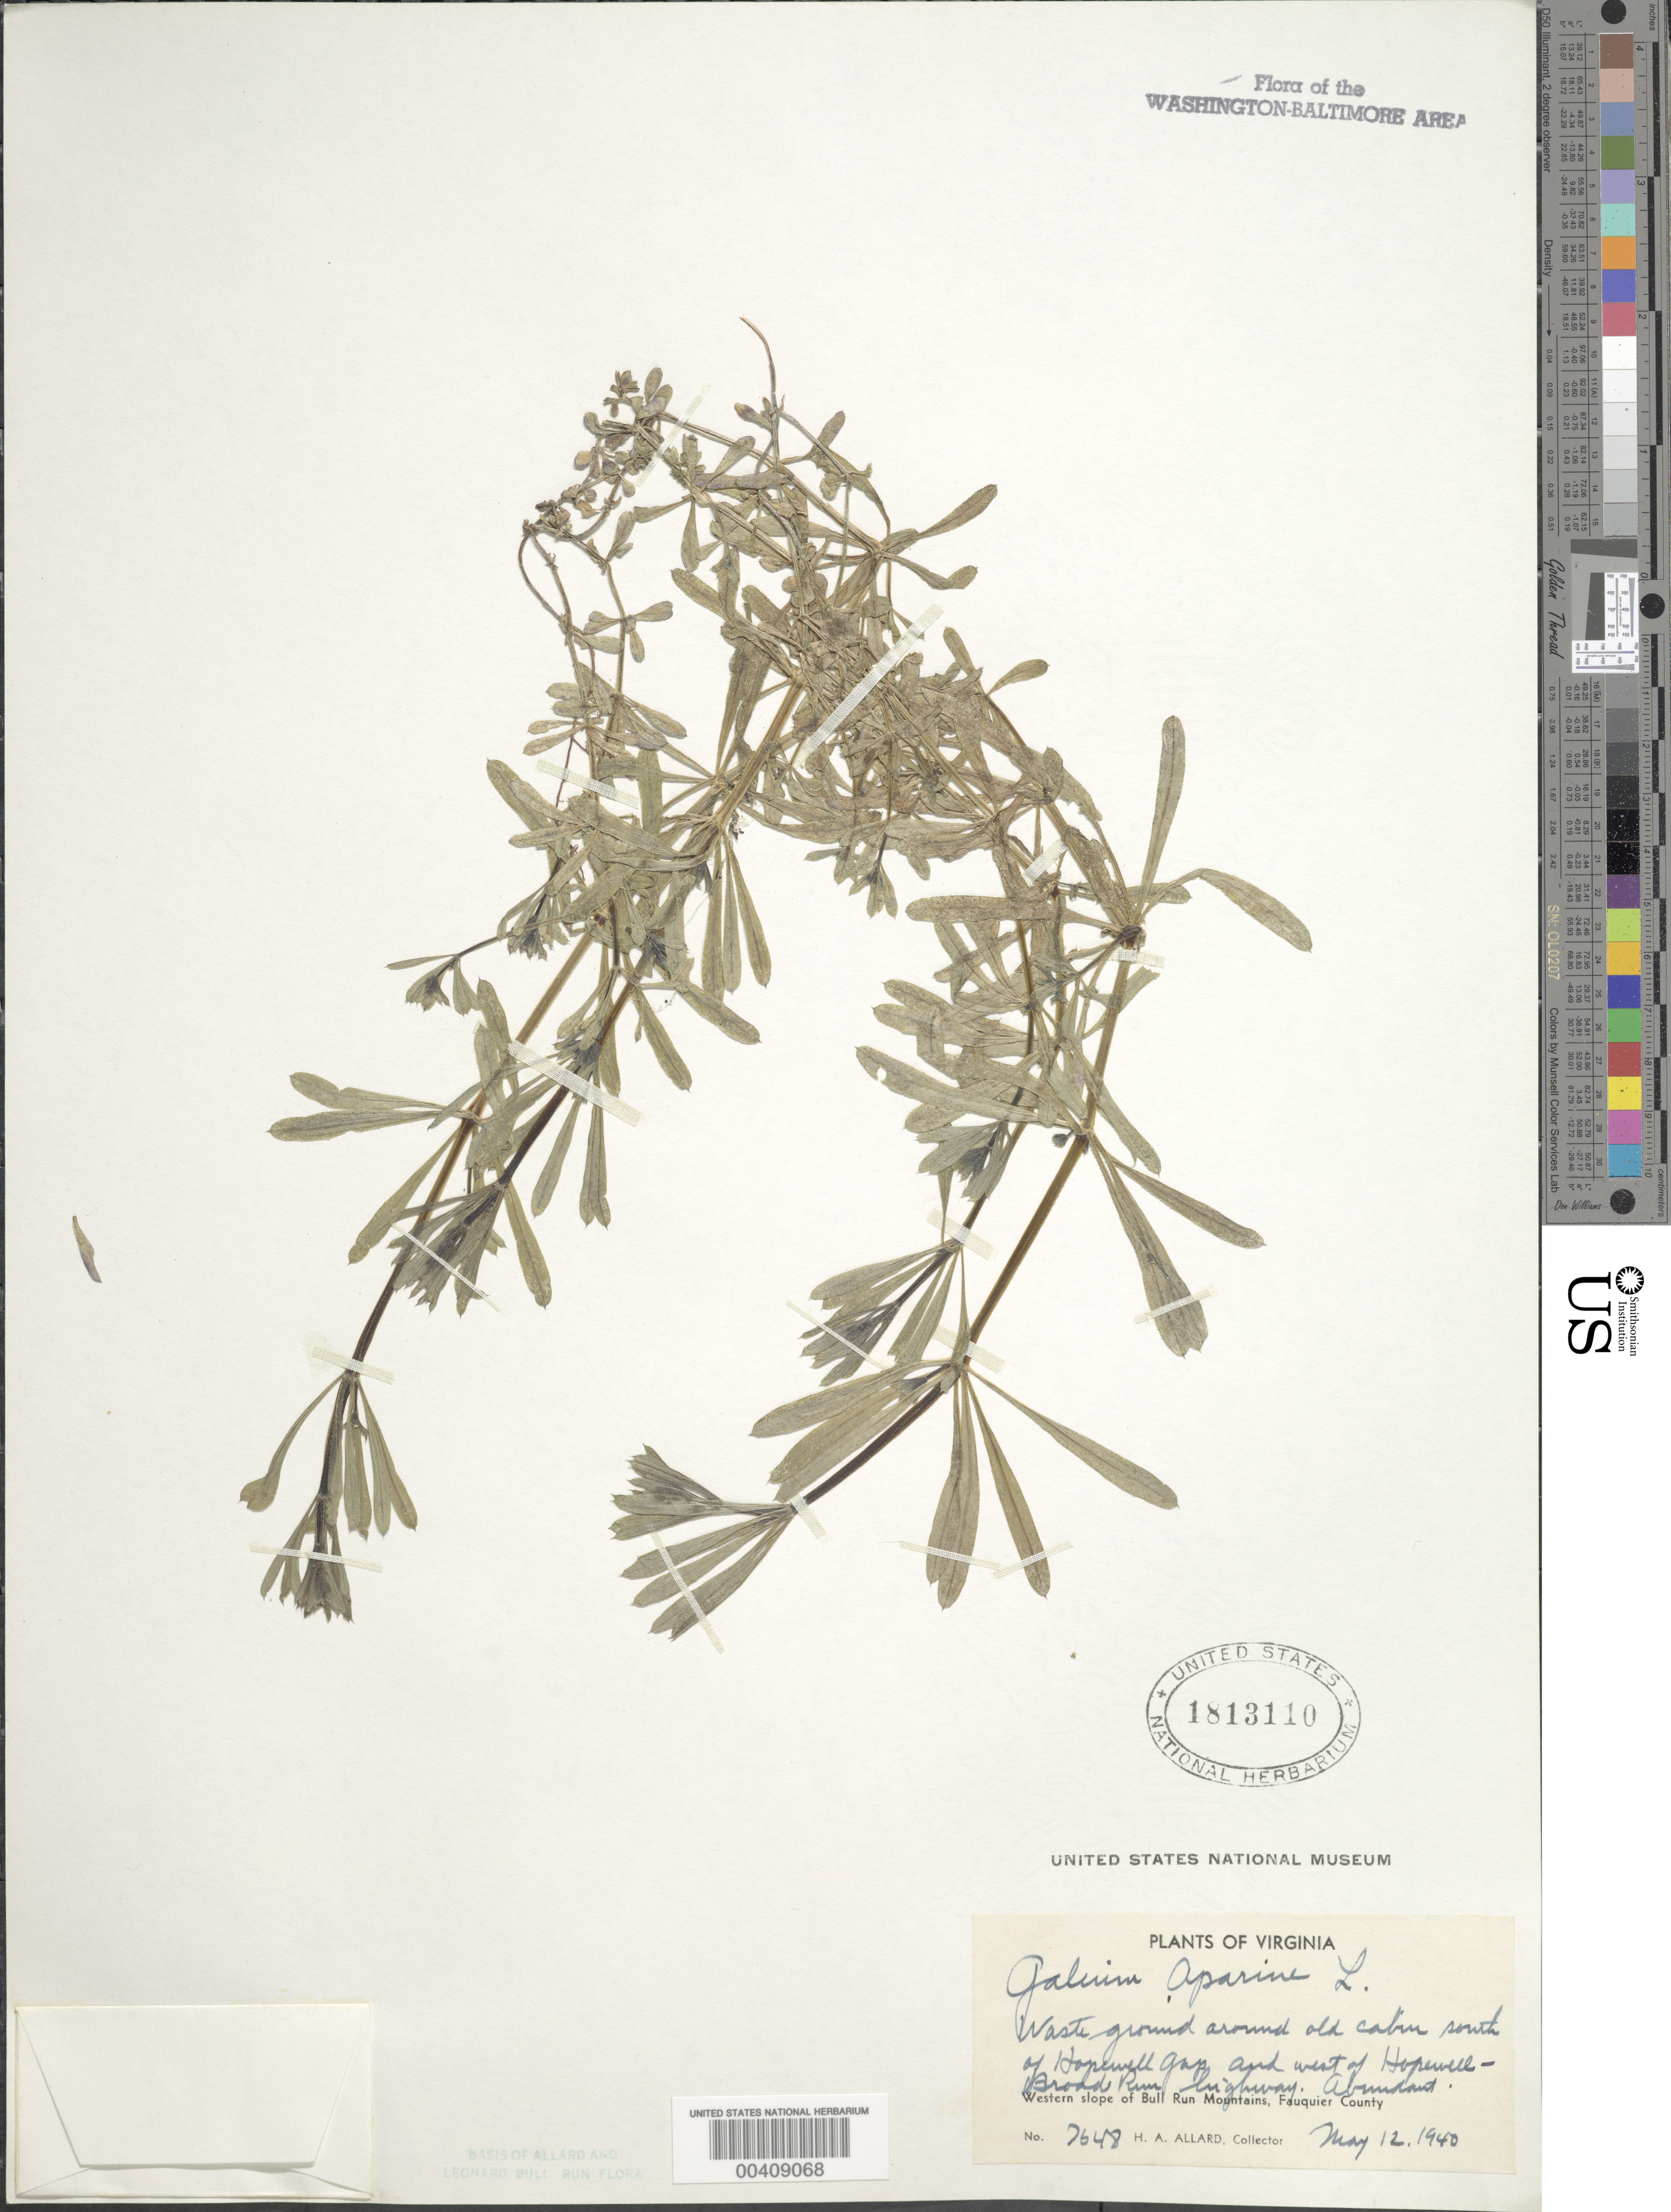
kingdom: Plantae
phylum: Tracheophyta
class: Magnoliopsida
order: Gentianales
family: Rubiaceae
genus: Galium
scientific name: Galium aparine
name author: L.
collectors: H. A. Allard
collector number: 7648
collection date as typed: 12 May 1940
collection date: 1940-05-12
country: United States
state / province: Virginia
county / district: Fauquier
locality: Hopewell Gap, west Flope of Bull Run Mts.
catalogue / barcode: US 1813110